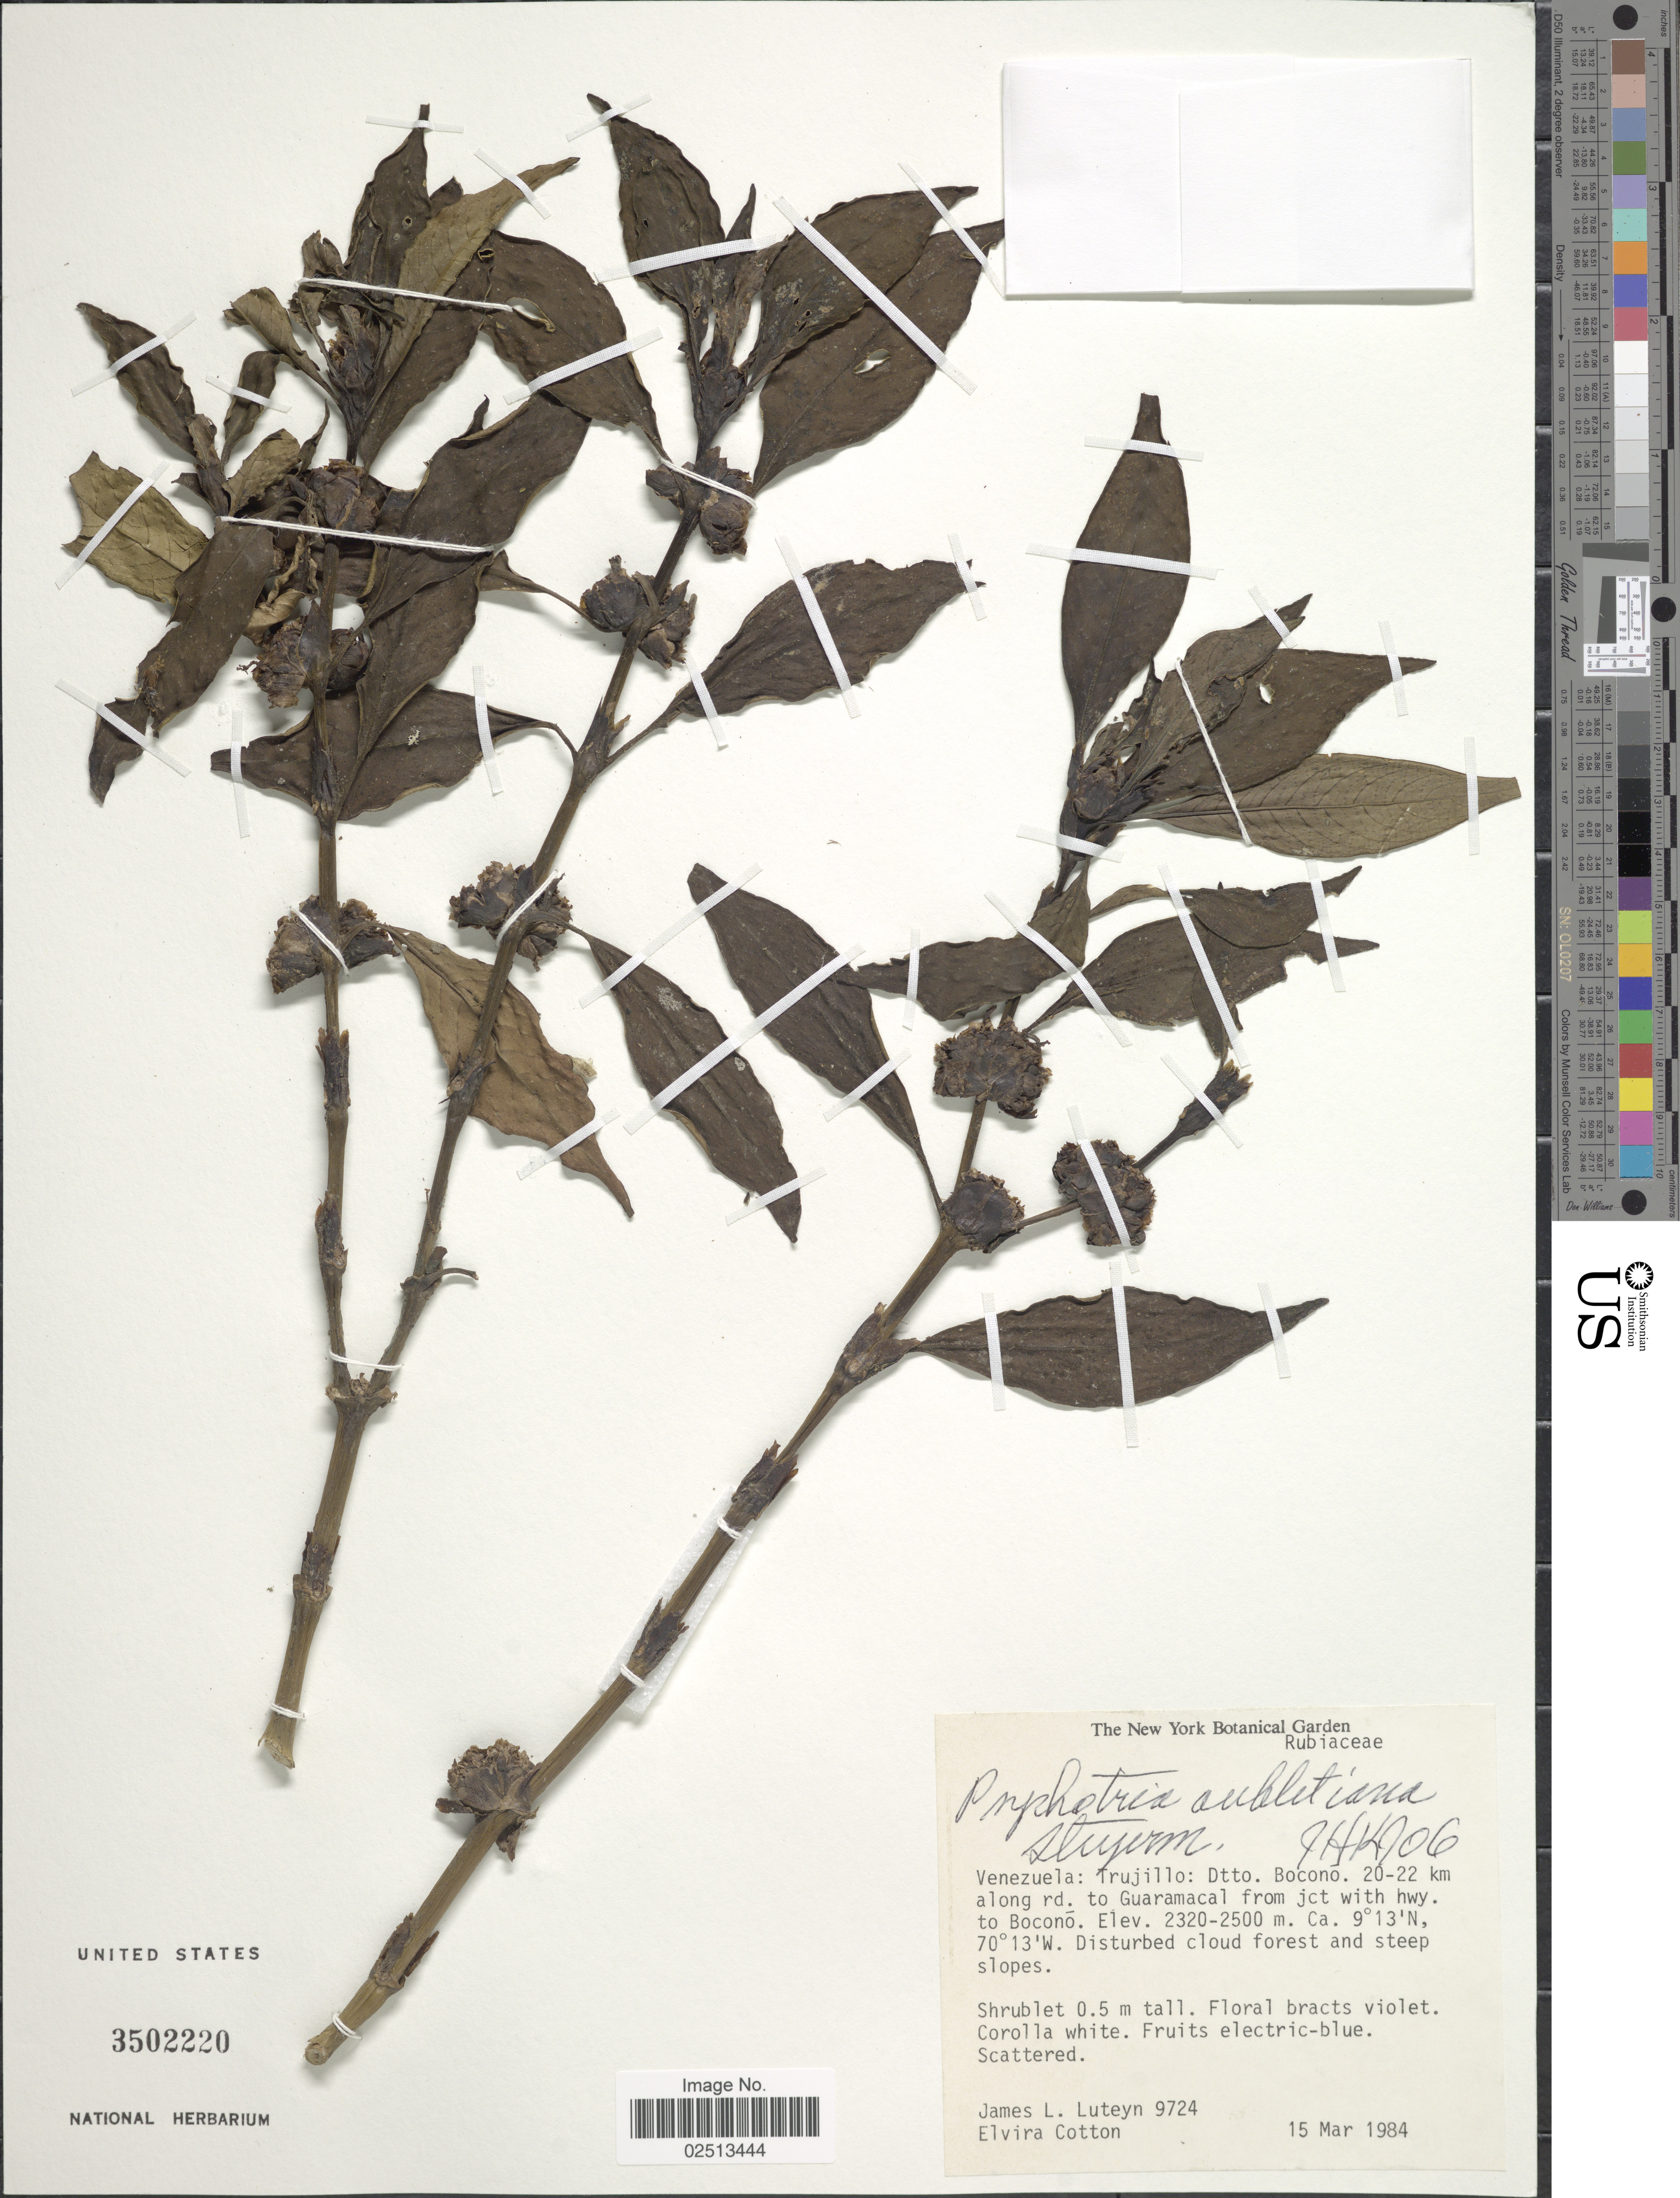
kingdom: Plantae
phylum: Tracheophyta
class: Magnoliopsida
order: Gentianales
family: Rubiaceae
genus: Psychotria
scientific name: Psychotria aubletiana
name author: Steyerm.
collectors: J. L. Luteyn & E. Cotton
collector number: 9724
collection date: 1984-03-15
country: Venezuela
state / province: Trujillo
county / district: Boconó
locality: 20-22 km along road to Guaramacal from jct with hwy to Boconó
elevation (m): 2320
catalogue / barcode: US 3502220